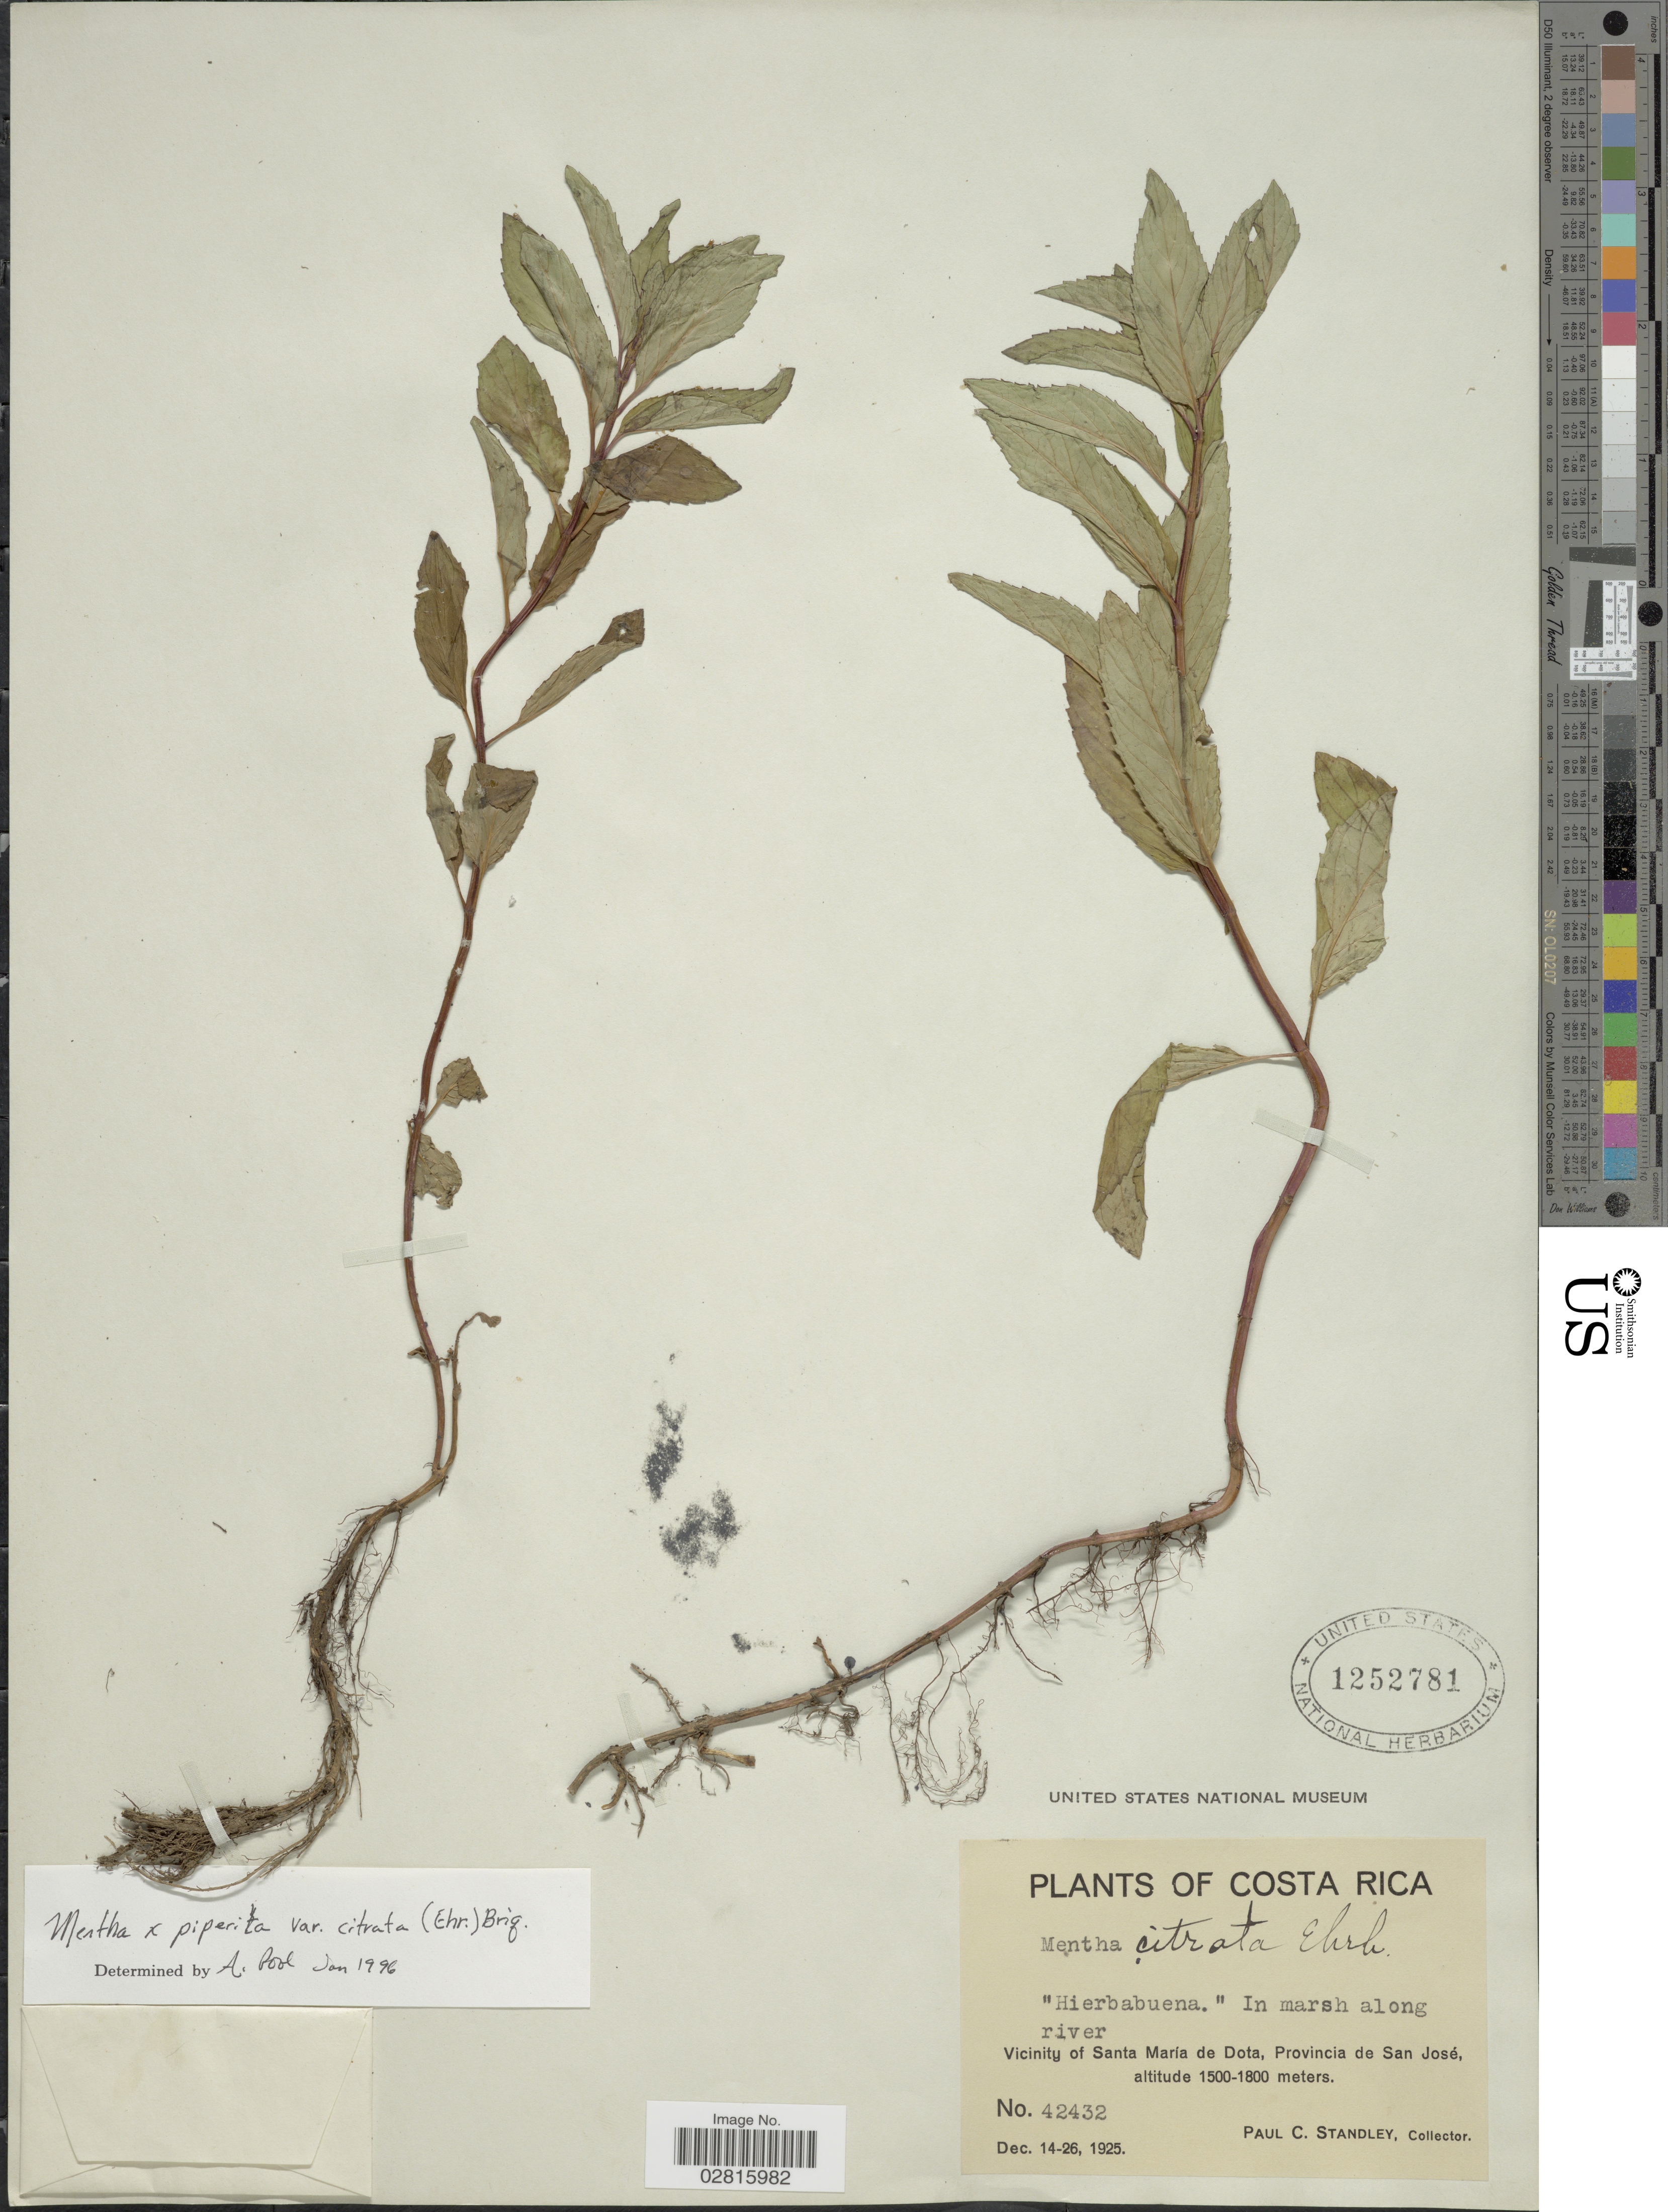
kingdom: Plantae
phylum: Tracheophyta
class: Magnoliopsida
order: Lamiales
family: Lamiaceae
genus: Mentha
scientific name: Mentha x piperita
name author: L.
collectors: P. C. Standley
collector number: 42432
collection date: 1925-12-14/1925-12-26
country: Costa Rica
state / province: San José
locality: Vicinity of Santa Maria de Dota, Provincia de San José.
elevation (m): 1500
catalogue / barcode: US 1252781